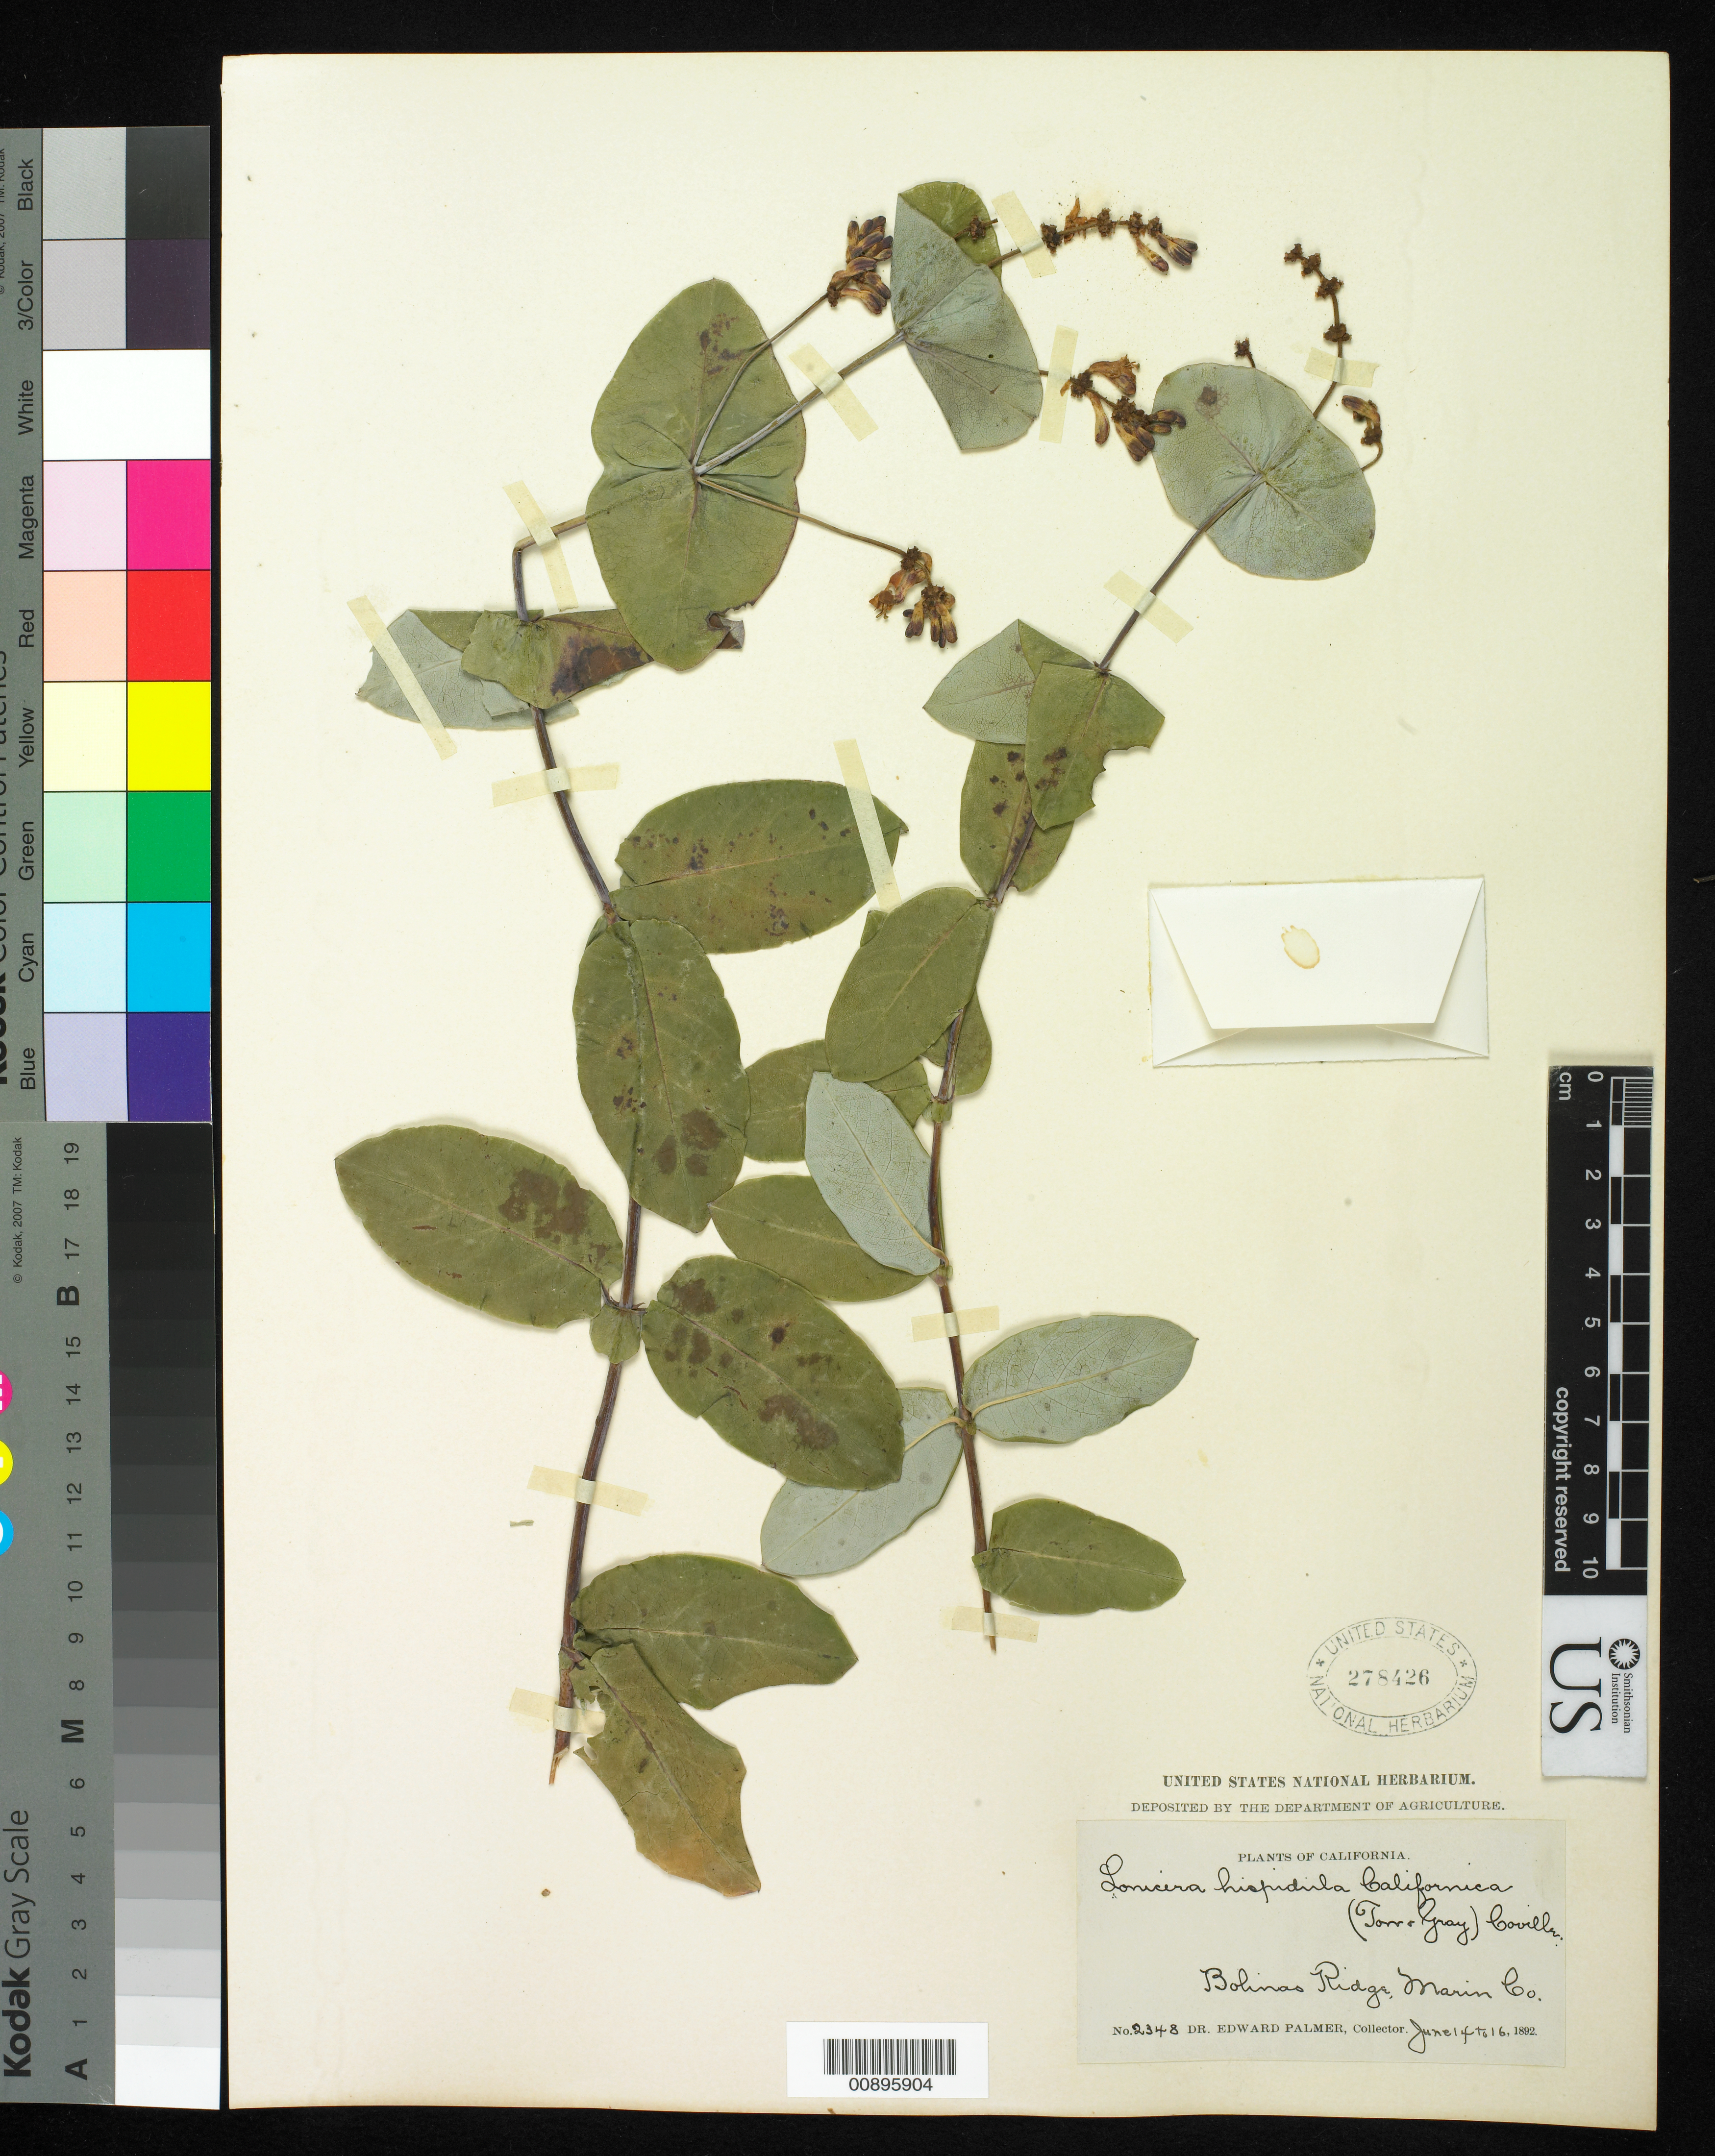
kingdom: Plantae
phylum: Tracheophyta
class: Magnoliopsida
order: Dipsacales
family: Caprifoliaceae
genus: Lonicera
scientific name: Lonicera hispidula var. californica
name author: Rehder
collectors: E. Palmer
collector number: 2348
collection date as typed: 14 Jun 1892 to 16 Jun 1892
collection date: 1892-06-14/1892-06-16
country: United States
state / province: California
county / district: Marin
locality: Bolinas Ridge, Marin County, California.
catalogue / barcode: US 278426